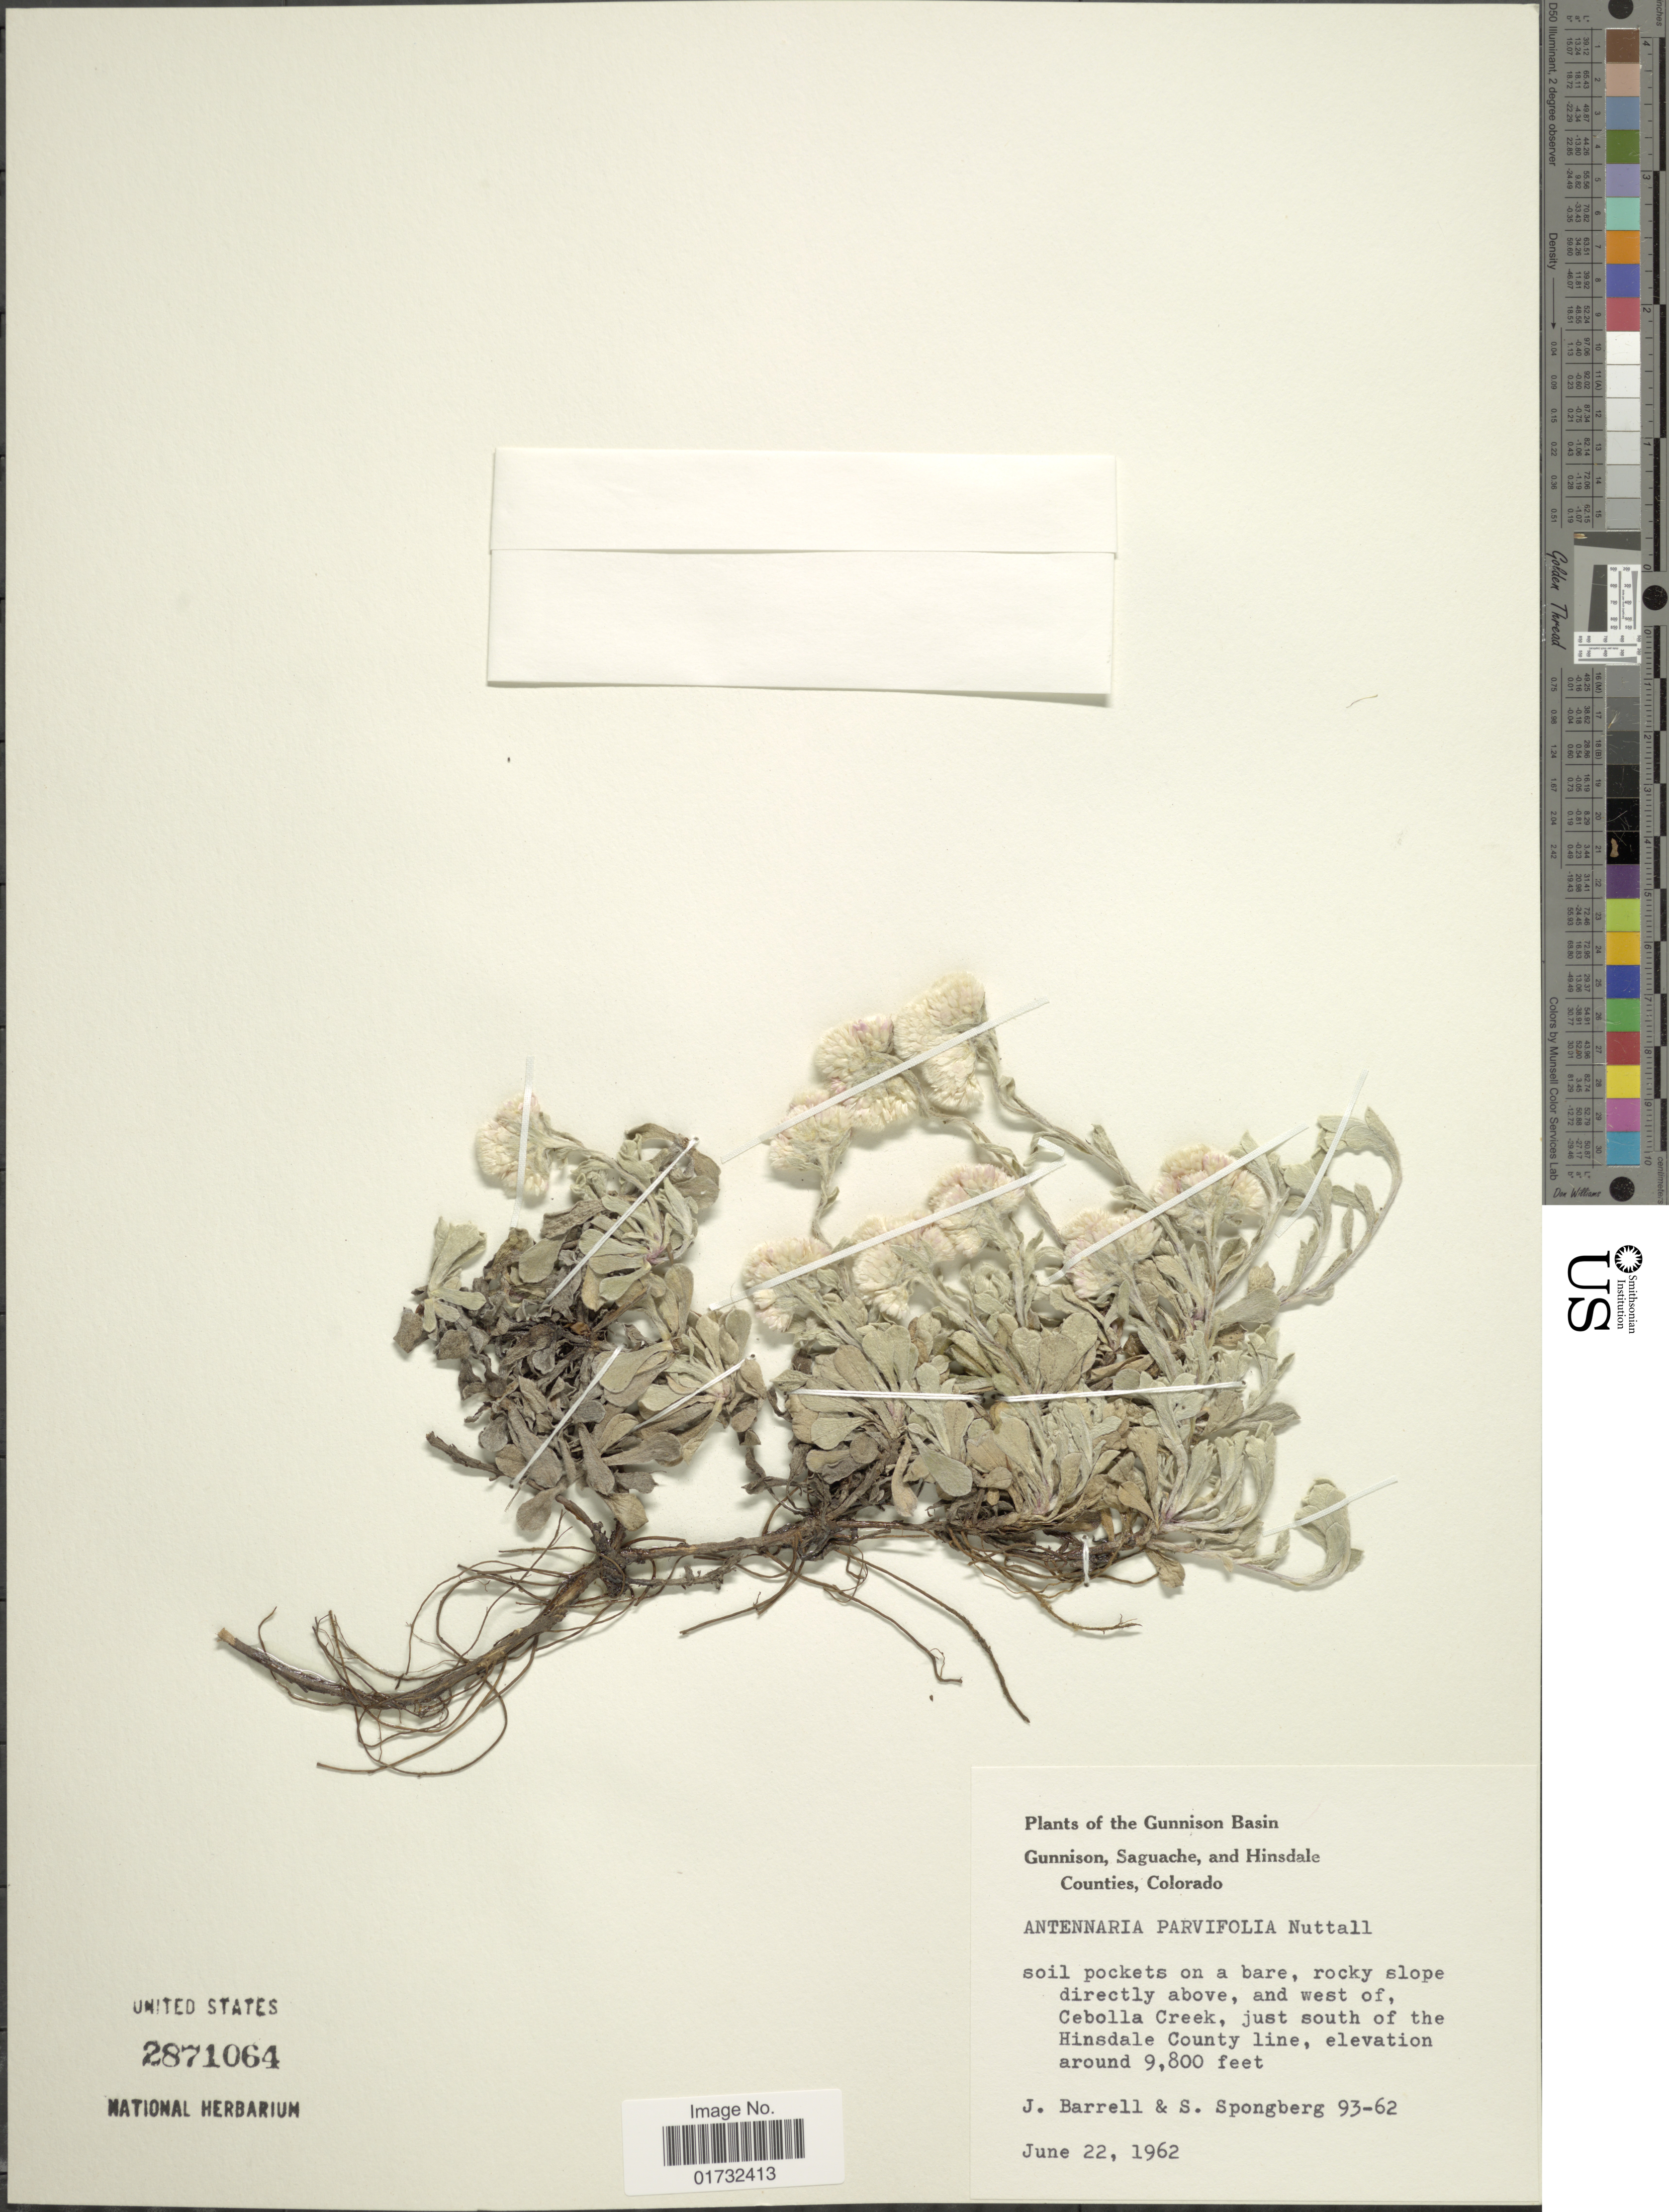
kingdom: Plantae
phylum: Tracheophyta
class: Magnoliopsida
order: Asterales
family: Asteraceae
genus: Antennaria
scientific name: Antennaria parvifolia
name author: Nutt.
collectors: J. Barrell & S. A.Spongberg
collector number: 93-62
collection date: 1962-06-22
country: United States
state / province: Colorado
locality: Gunnison Basin. directly above, and west of, Cebolla Creek, just south of the Hinsdale County line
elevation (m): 2987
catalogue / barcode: US 2871064